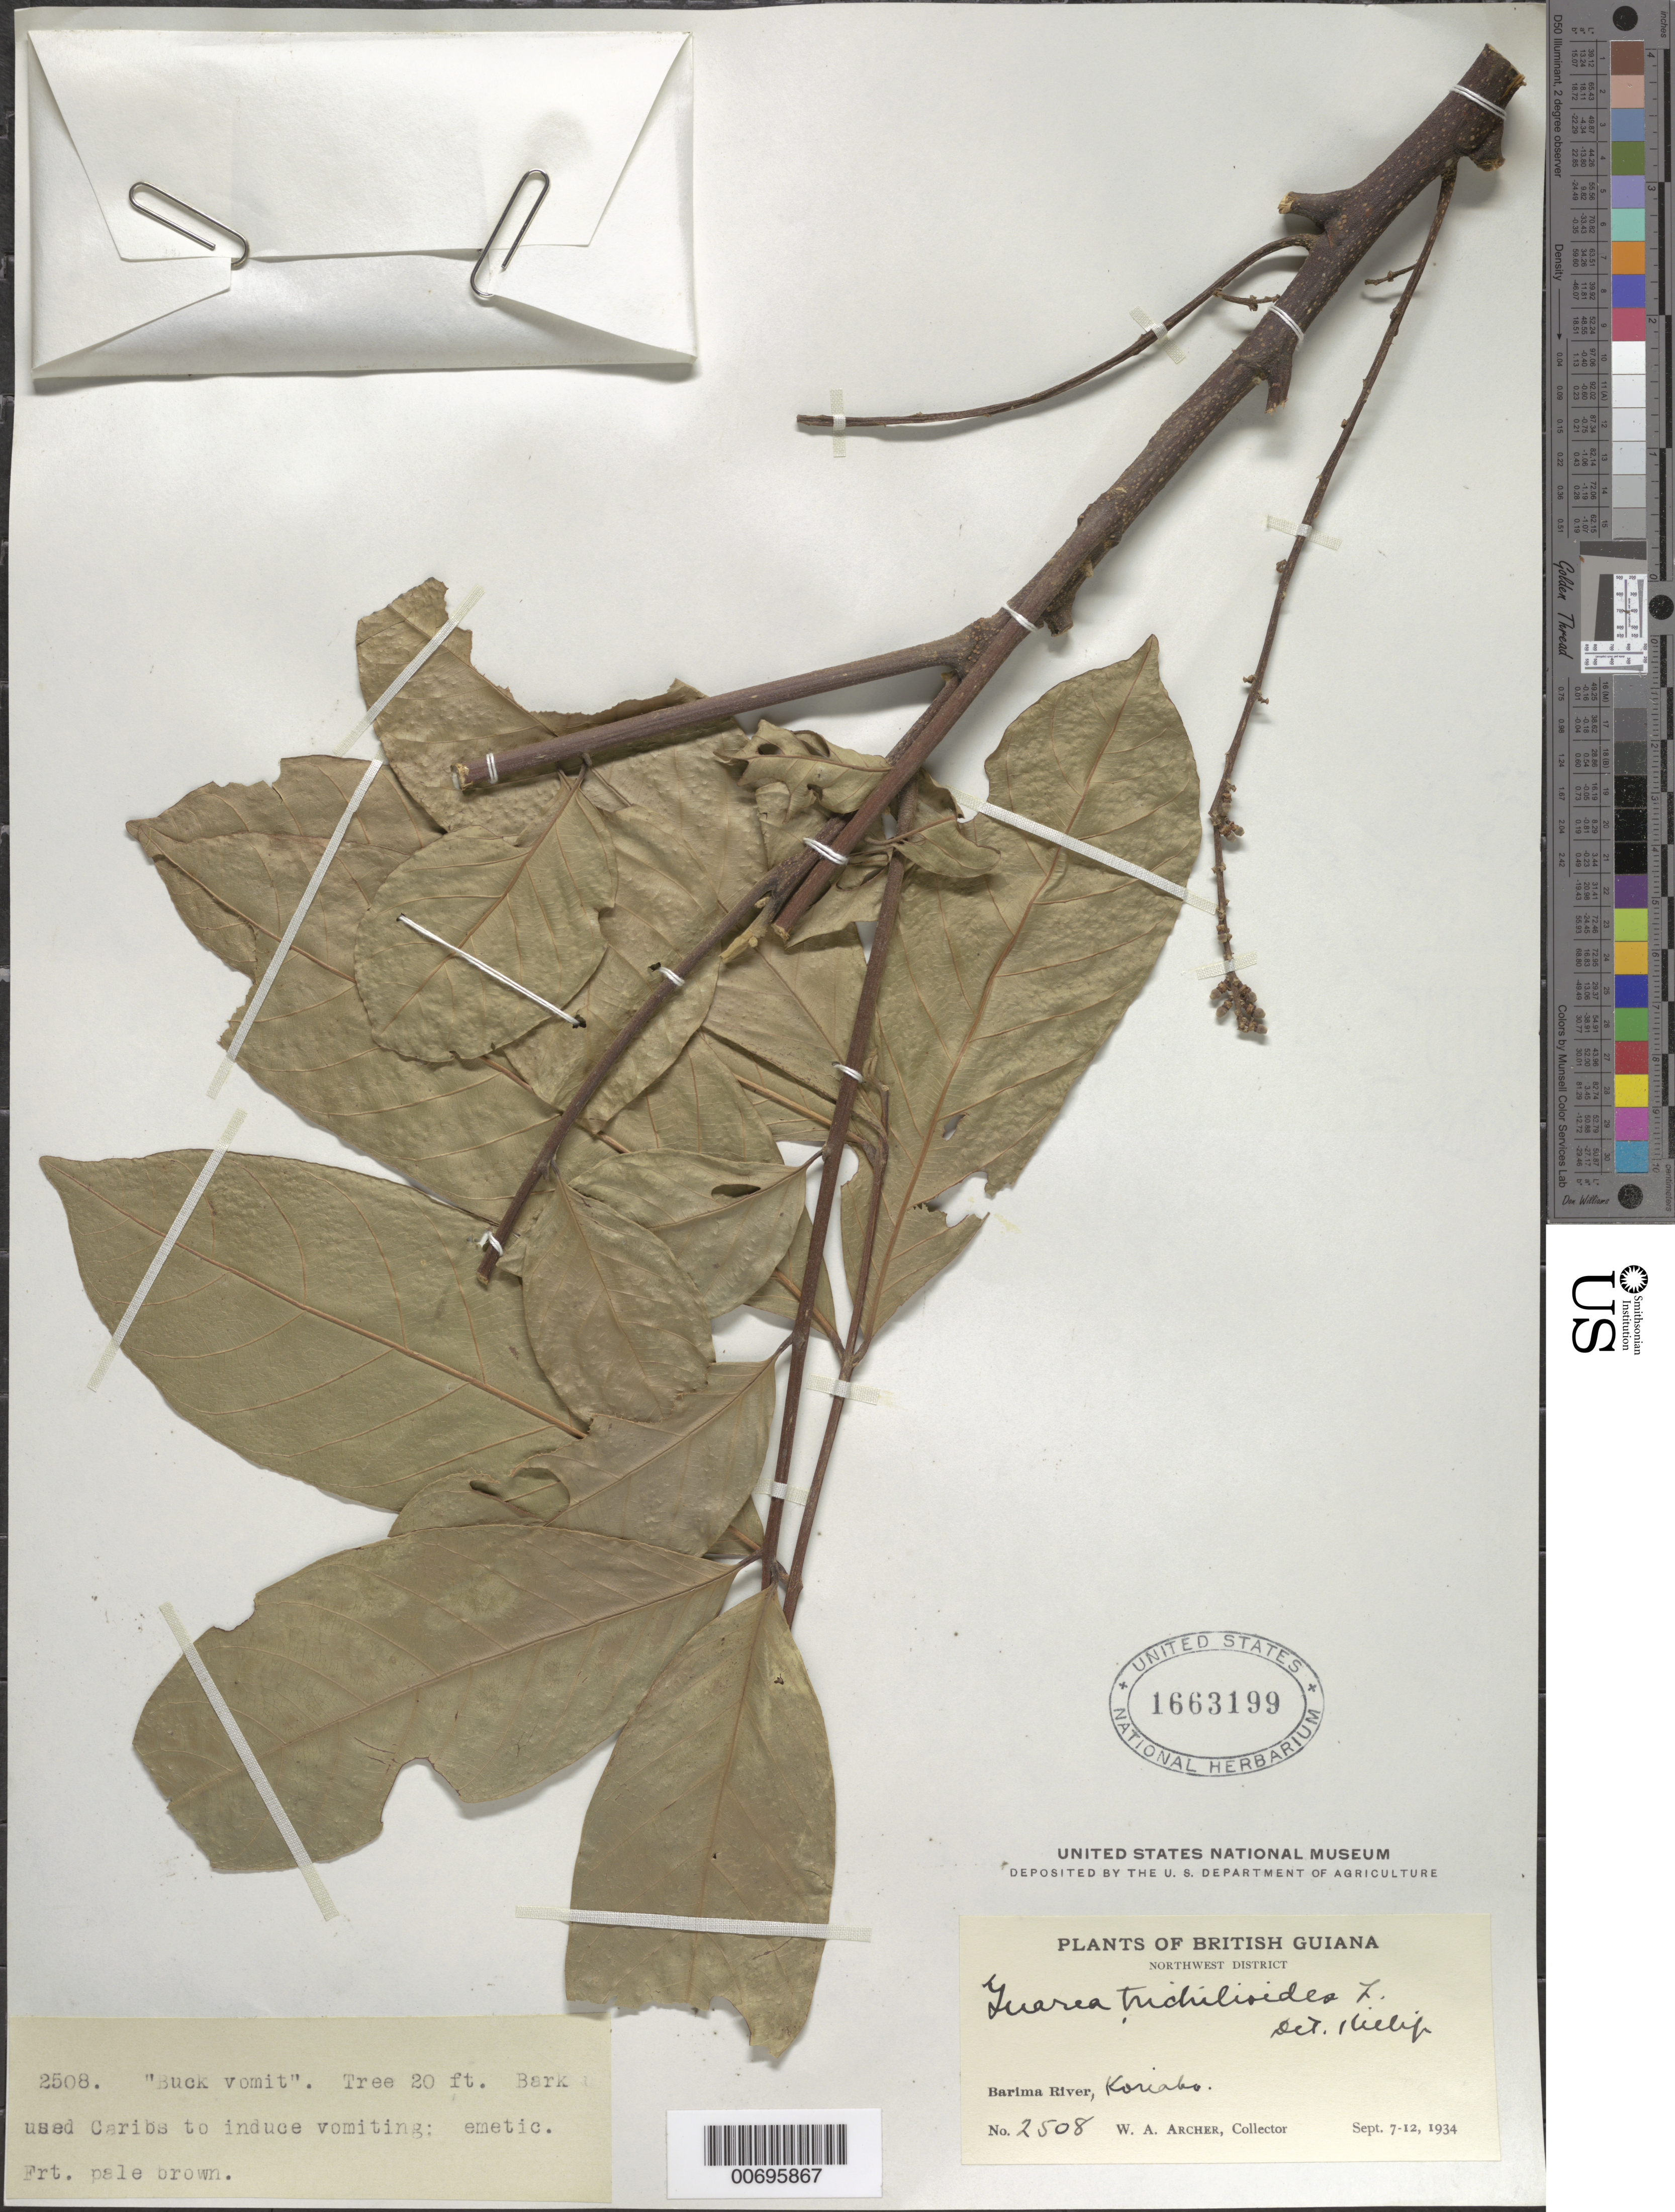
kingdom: Plantae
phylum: Tracheophyta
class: Magnoliopsida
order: Sapindales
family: Meliaceae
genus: Guarea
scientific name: Guarea trichilioides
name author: L.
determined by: Killip, Ellsworth P.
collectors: W. A. Archer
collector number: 2508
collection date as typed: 7-Sep-34 to 12-Sep-34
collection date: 1934-09-07/1934-09-12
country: Guyana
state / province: Barima-Waini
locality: Barima R., Koriabo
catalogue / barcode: US 1663199